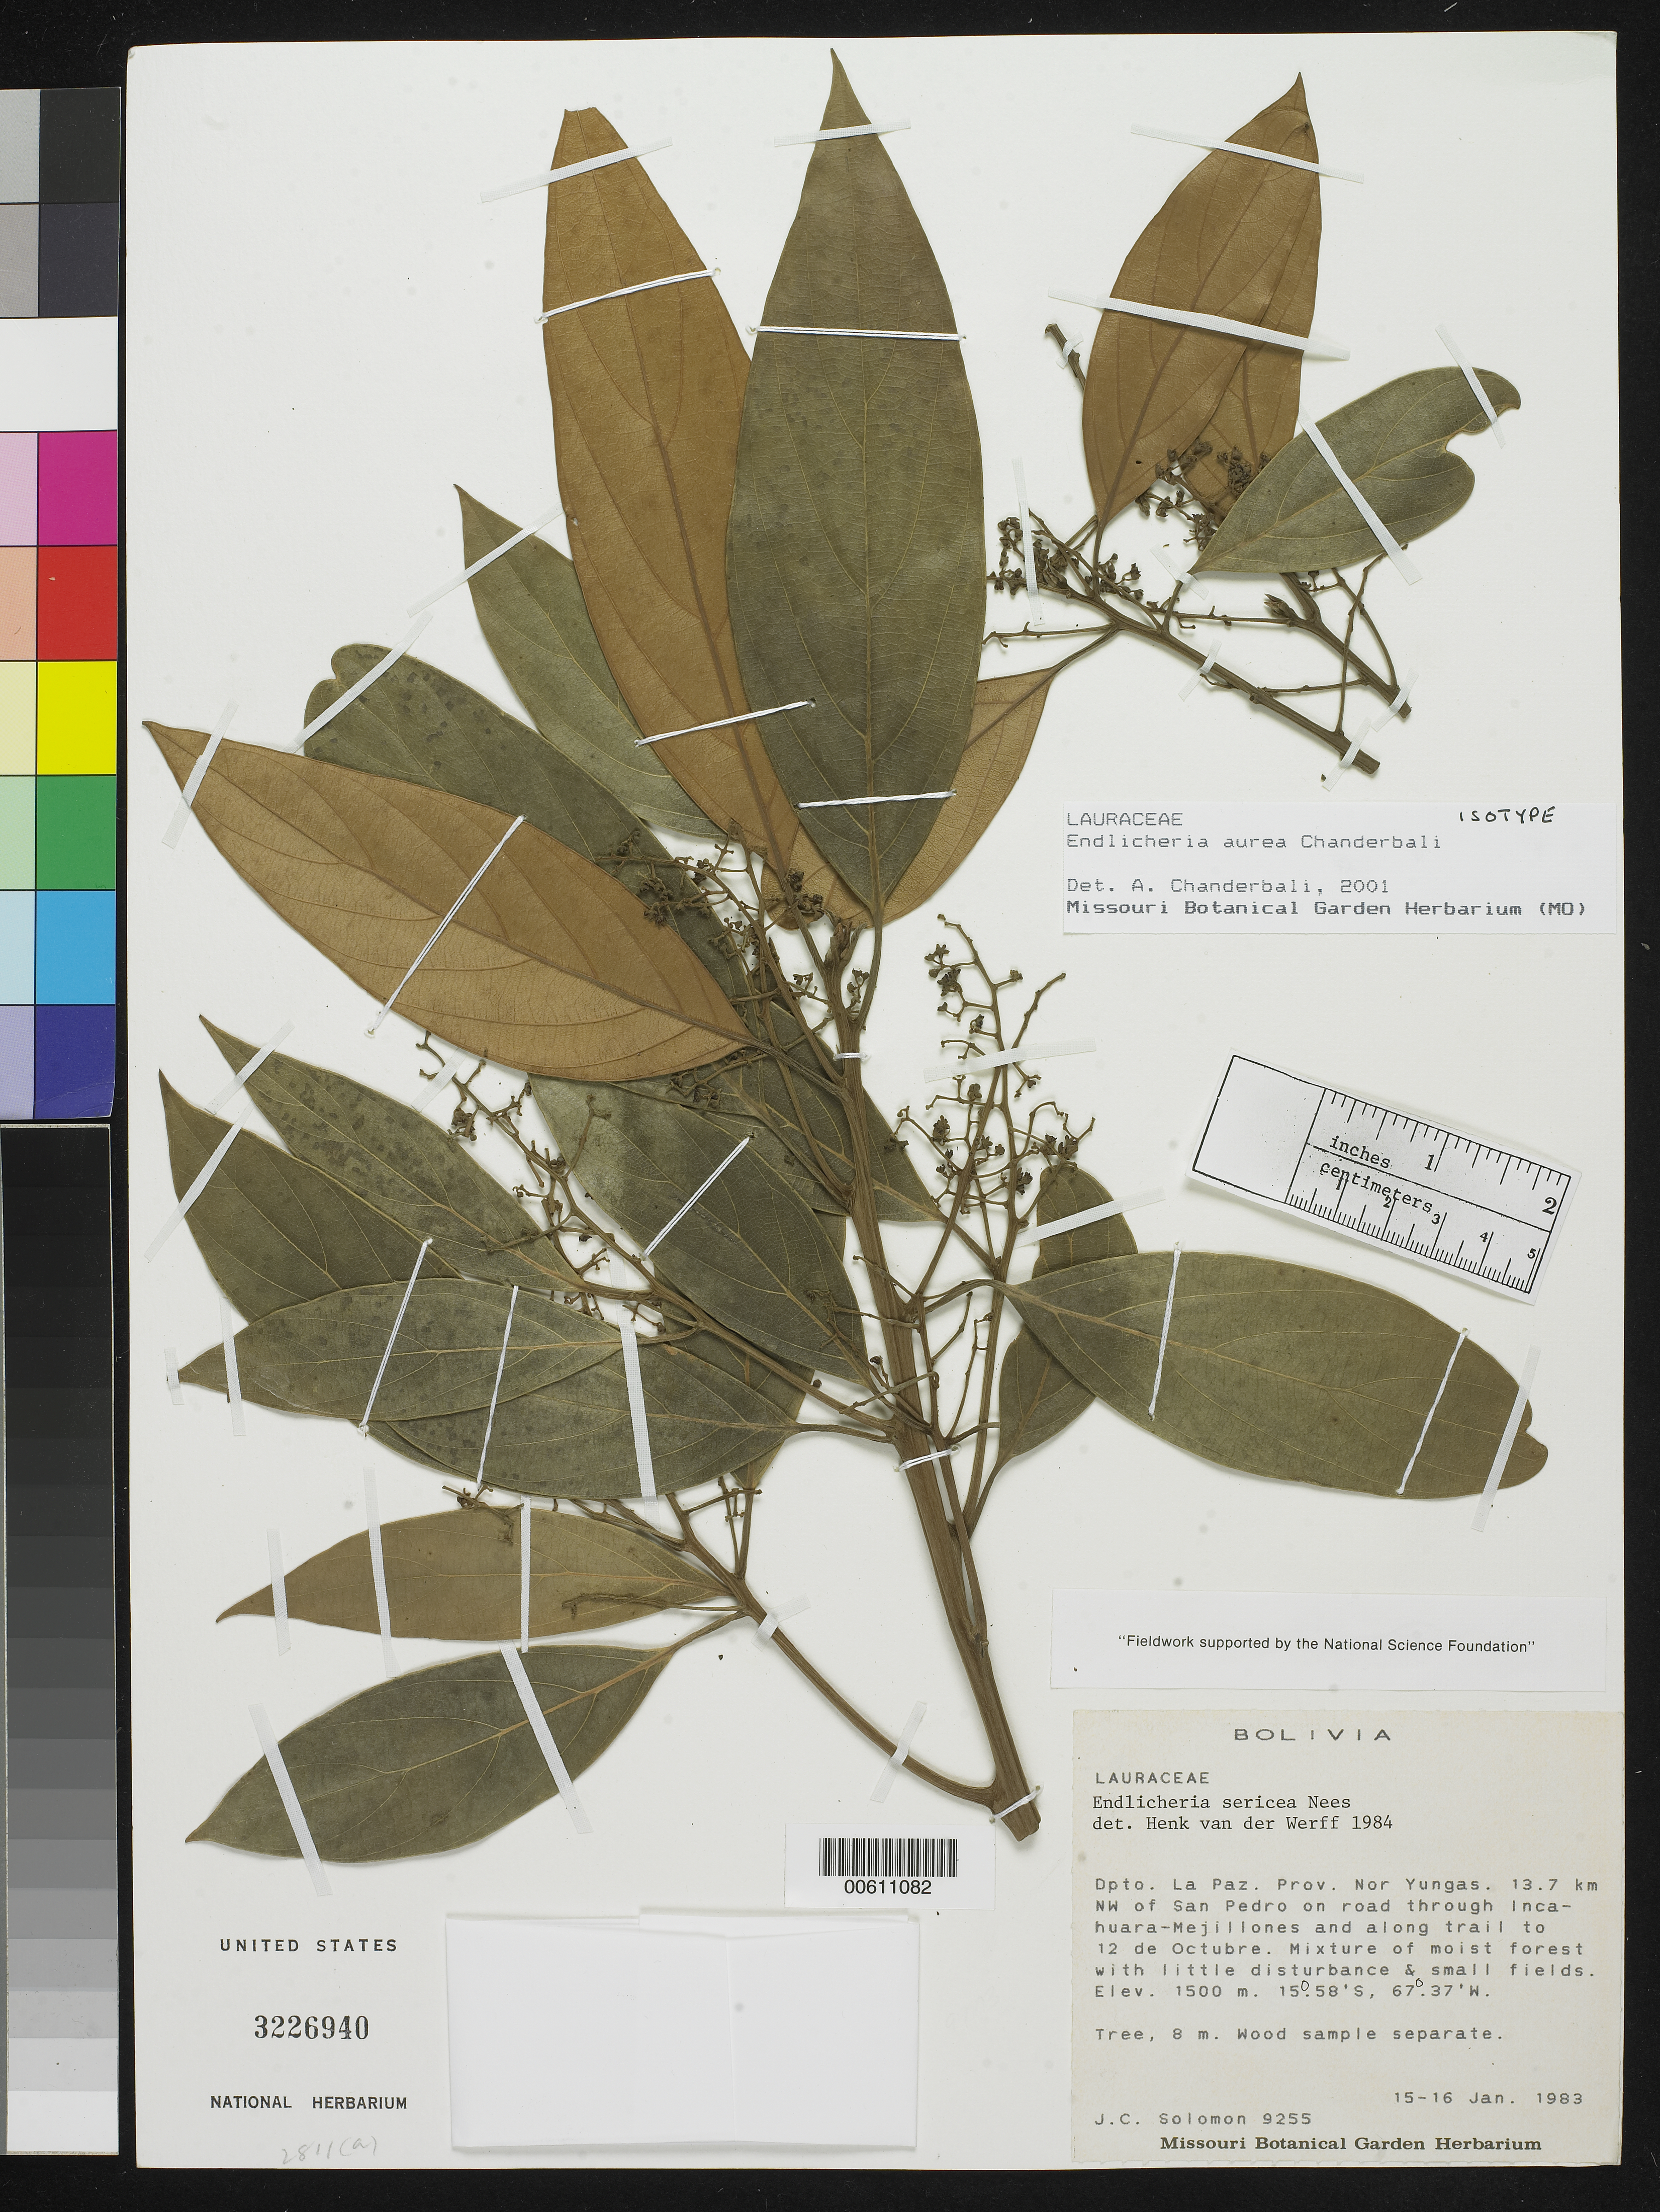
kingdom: Plantae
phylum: Tracheophyta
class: Magnoliopsida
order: Laurales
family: Lauraceae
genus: Endlicheria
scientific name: Endlicheria aurea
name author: Chanderb.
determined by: Chanderbali, Andre Shashi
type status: Isotype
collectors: J. C. Solomon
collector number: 9255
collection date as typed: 15 Jan 1983 to 16 Jan 1983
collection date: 1983-01-15/1983-01-16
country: Bolivia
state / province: La Paz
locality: Dpto. La Paz. Prov. Nor Yungas. 13.7 km NW of San Pedro on road through Incahuara-Mejillones and along trail to 12 de Octubre.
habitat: Mixture of moist forest with little disturbance & small fields.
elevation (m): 1500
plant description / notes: Holotype at MO.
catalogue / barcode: US 3226940